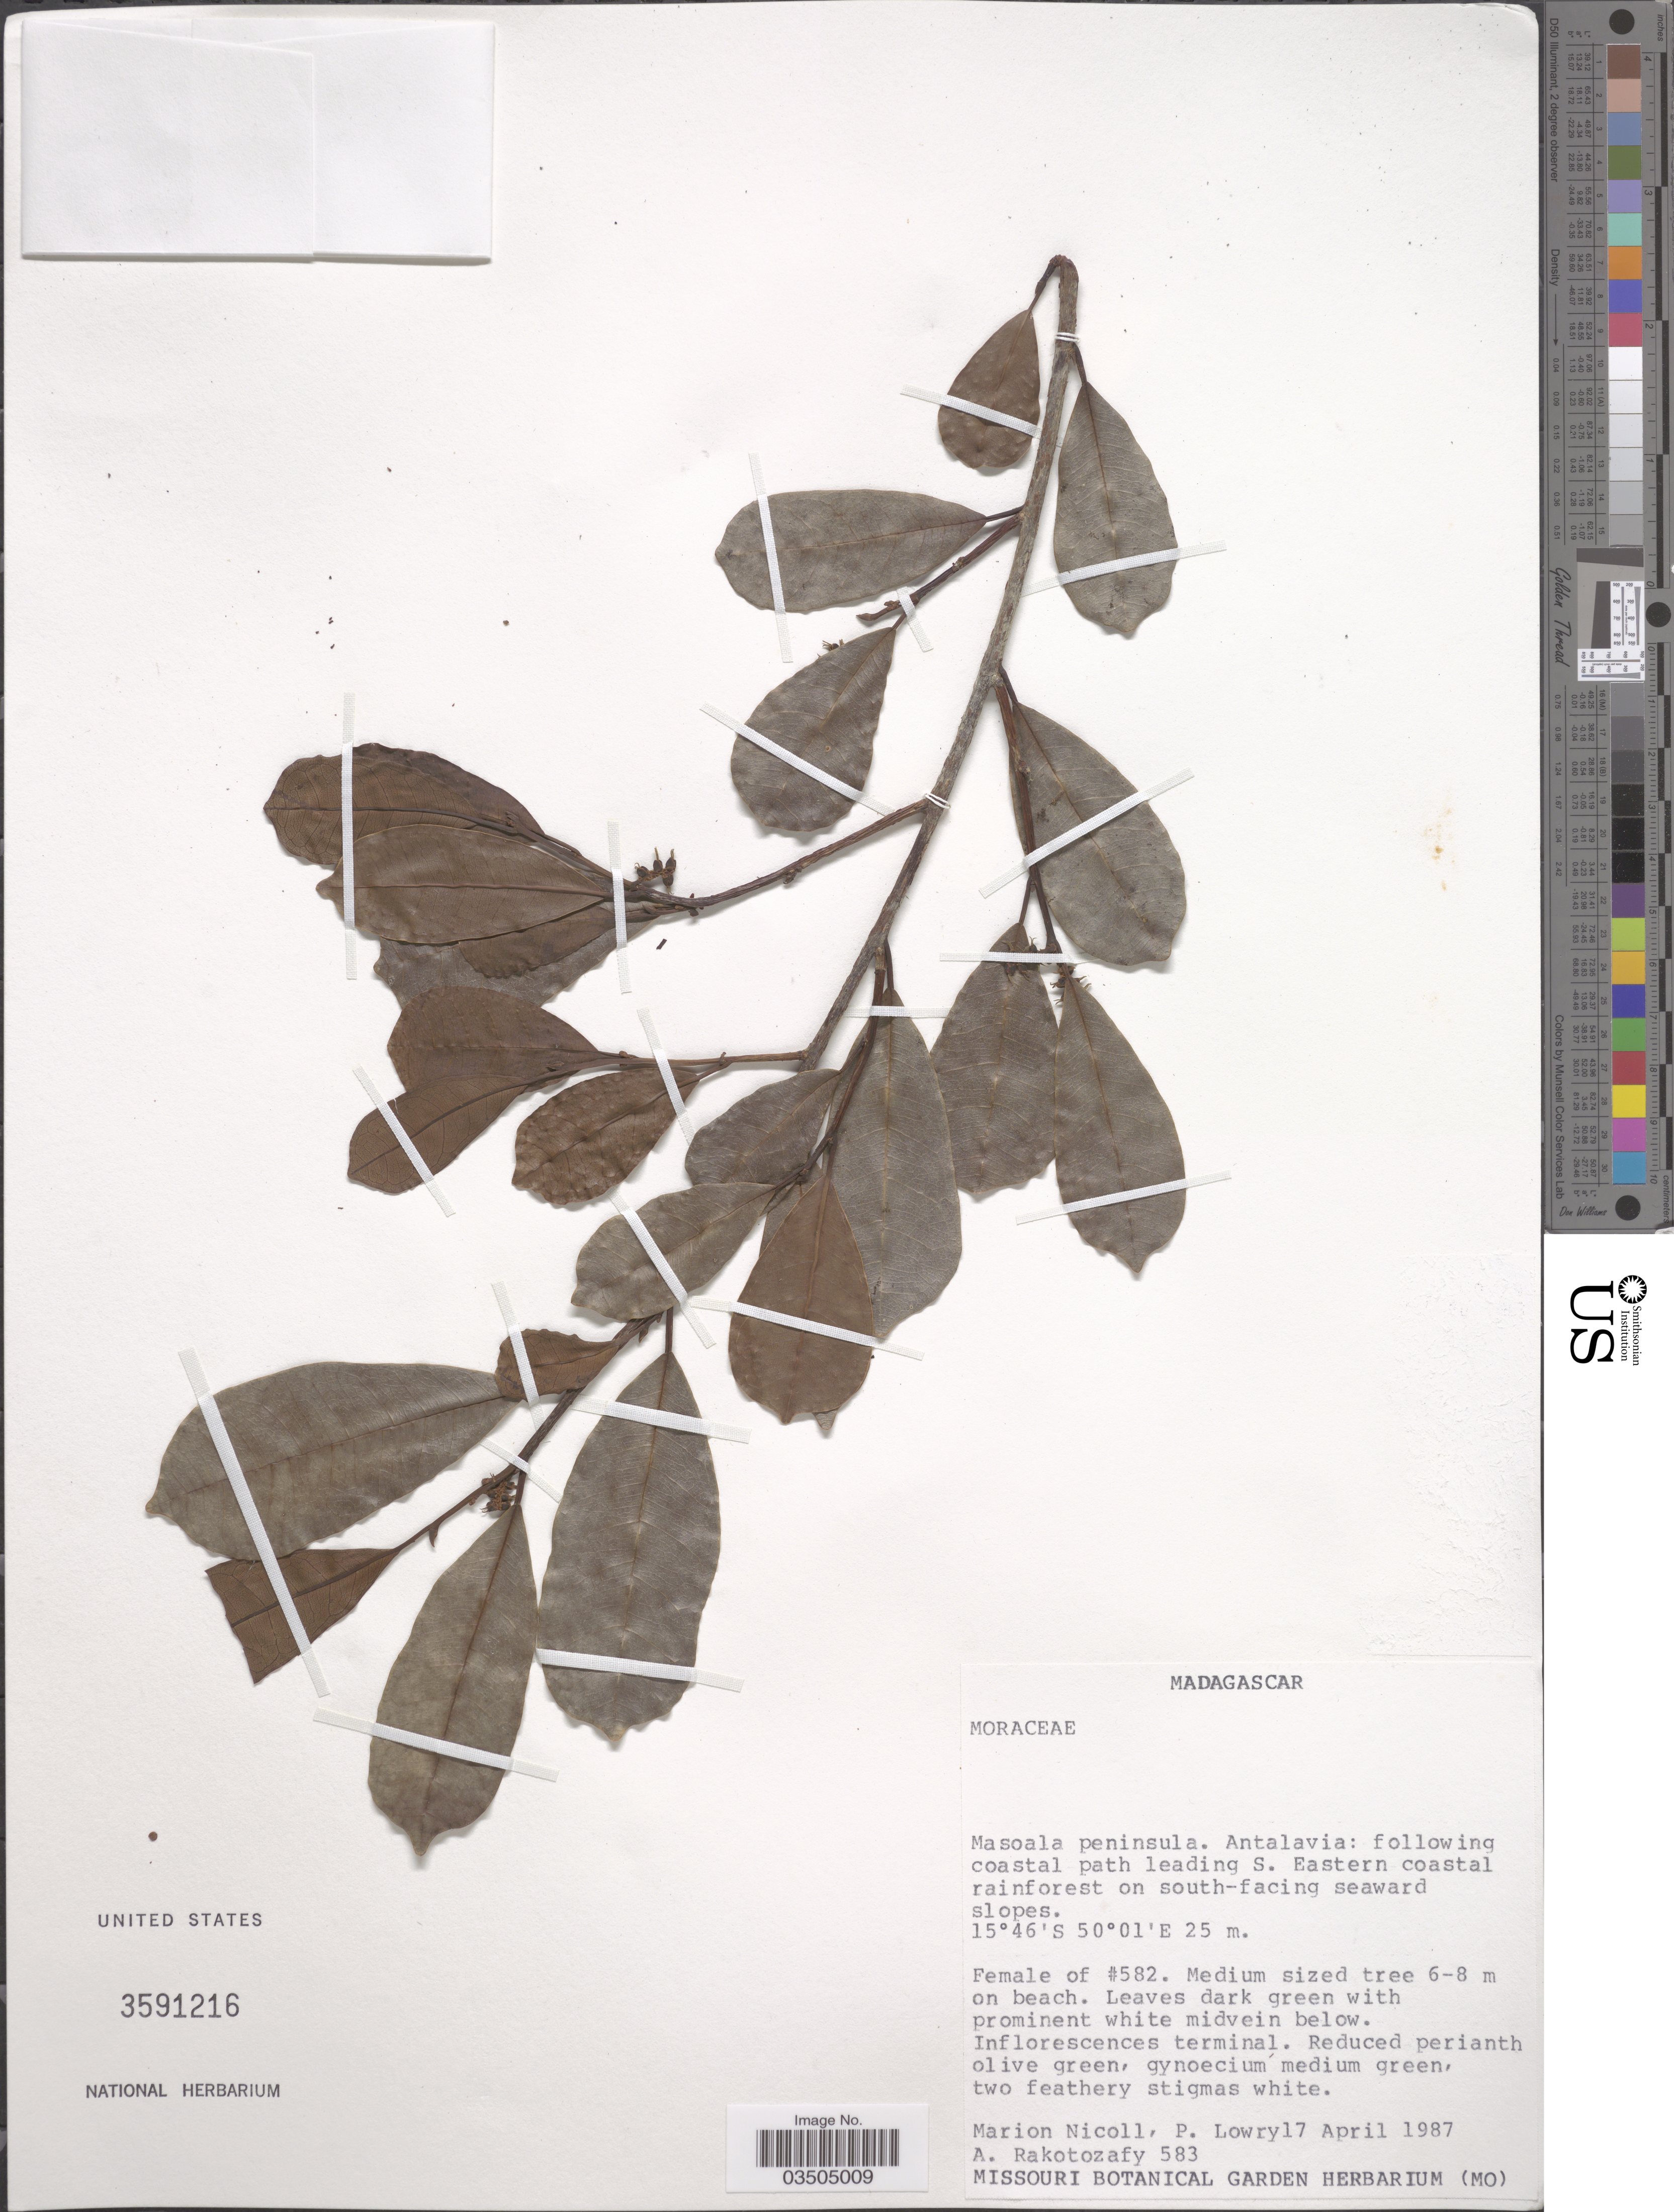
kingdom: Plantae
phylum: Tracheophyta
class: Magnoliopsida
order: Proteales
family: Proteaceae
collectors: M. F. Nicoll, P. Lowry & A. Rakotozafy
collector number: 583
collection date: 1987-04-17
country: Madagascar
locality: Masoala peninsula. Antalavia: following coastal path leading S. Eastern coastal rainforest on south-facing seaward slopes.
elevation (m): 25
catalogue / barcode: US 3591216